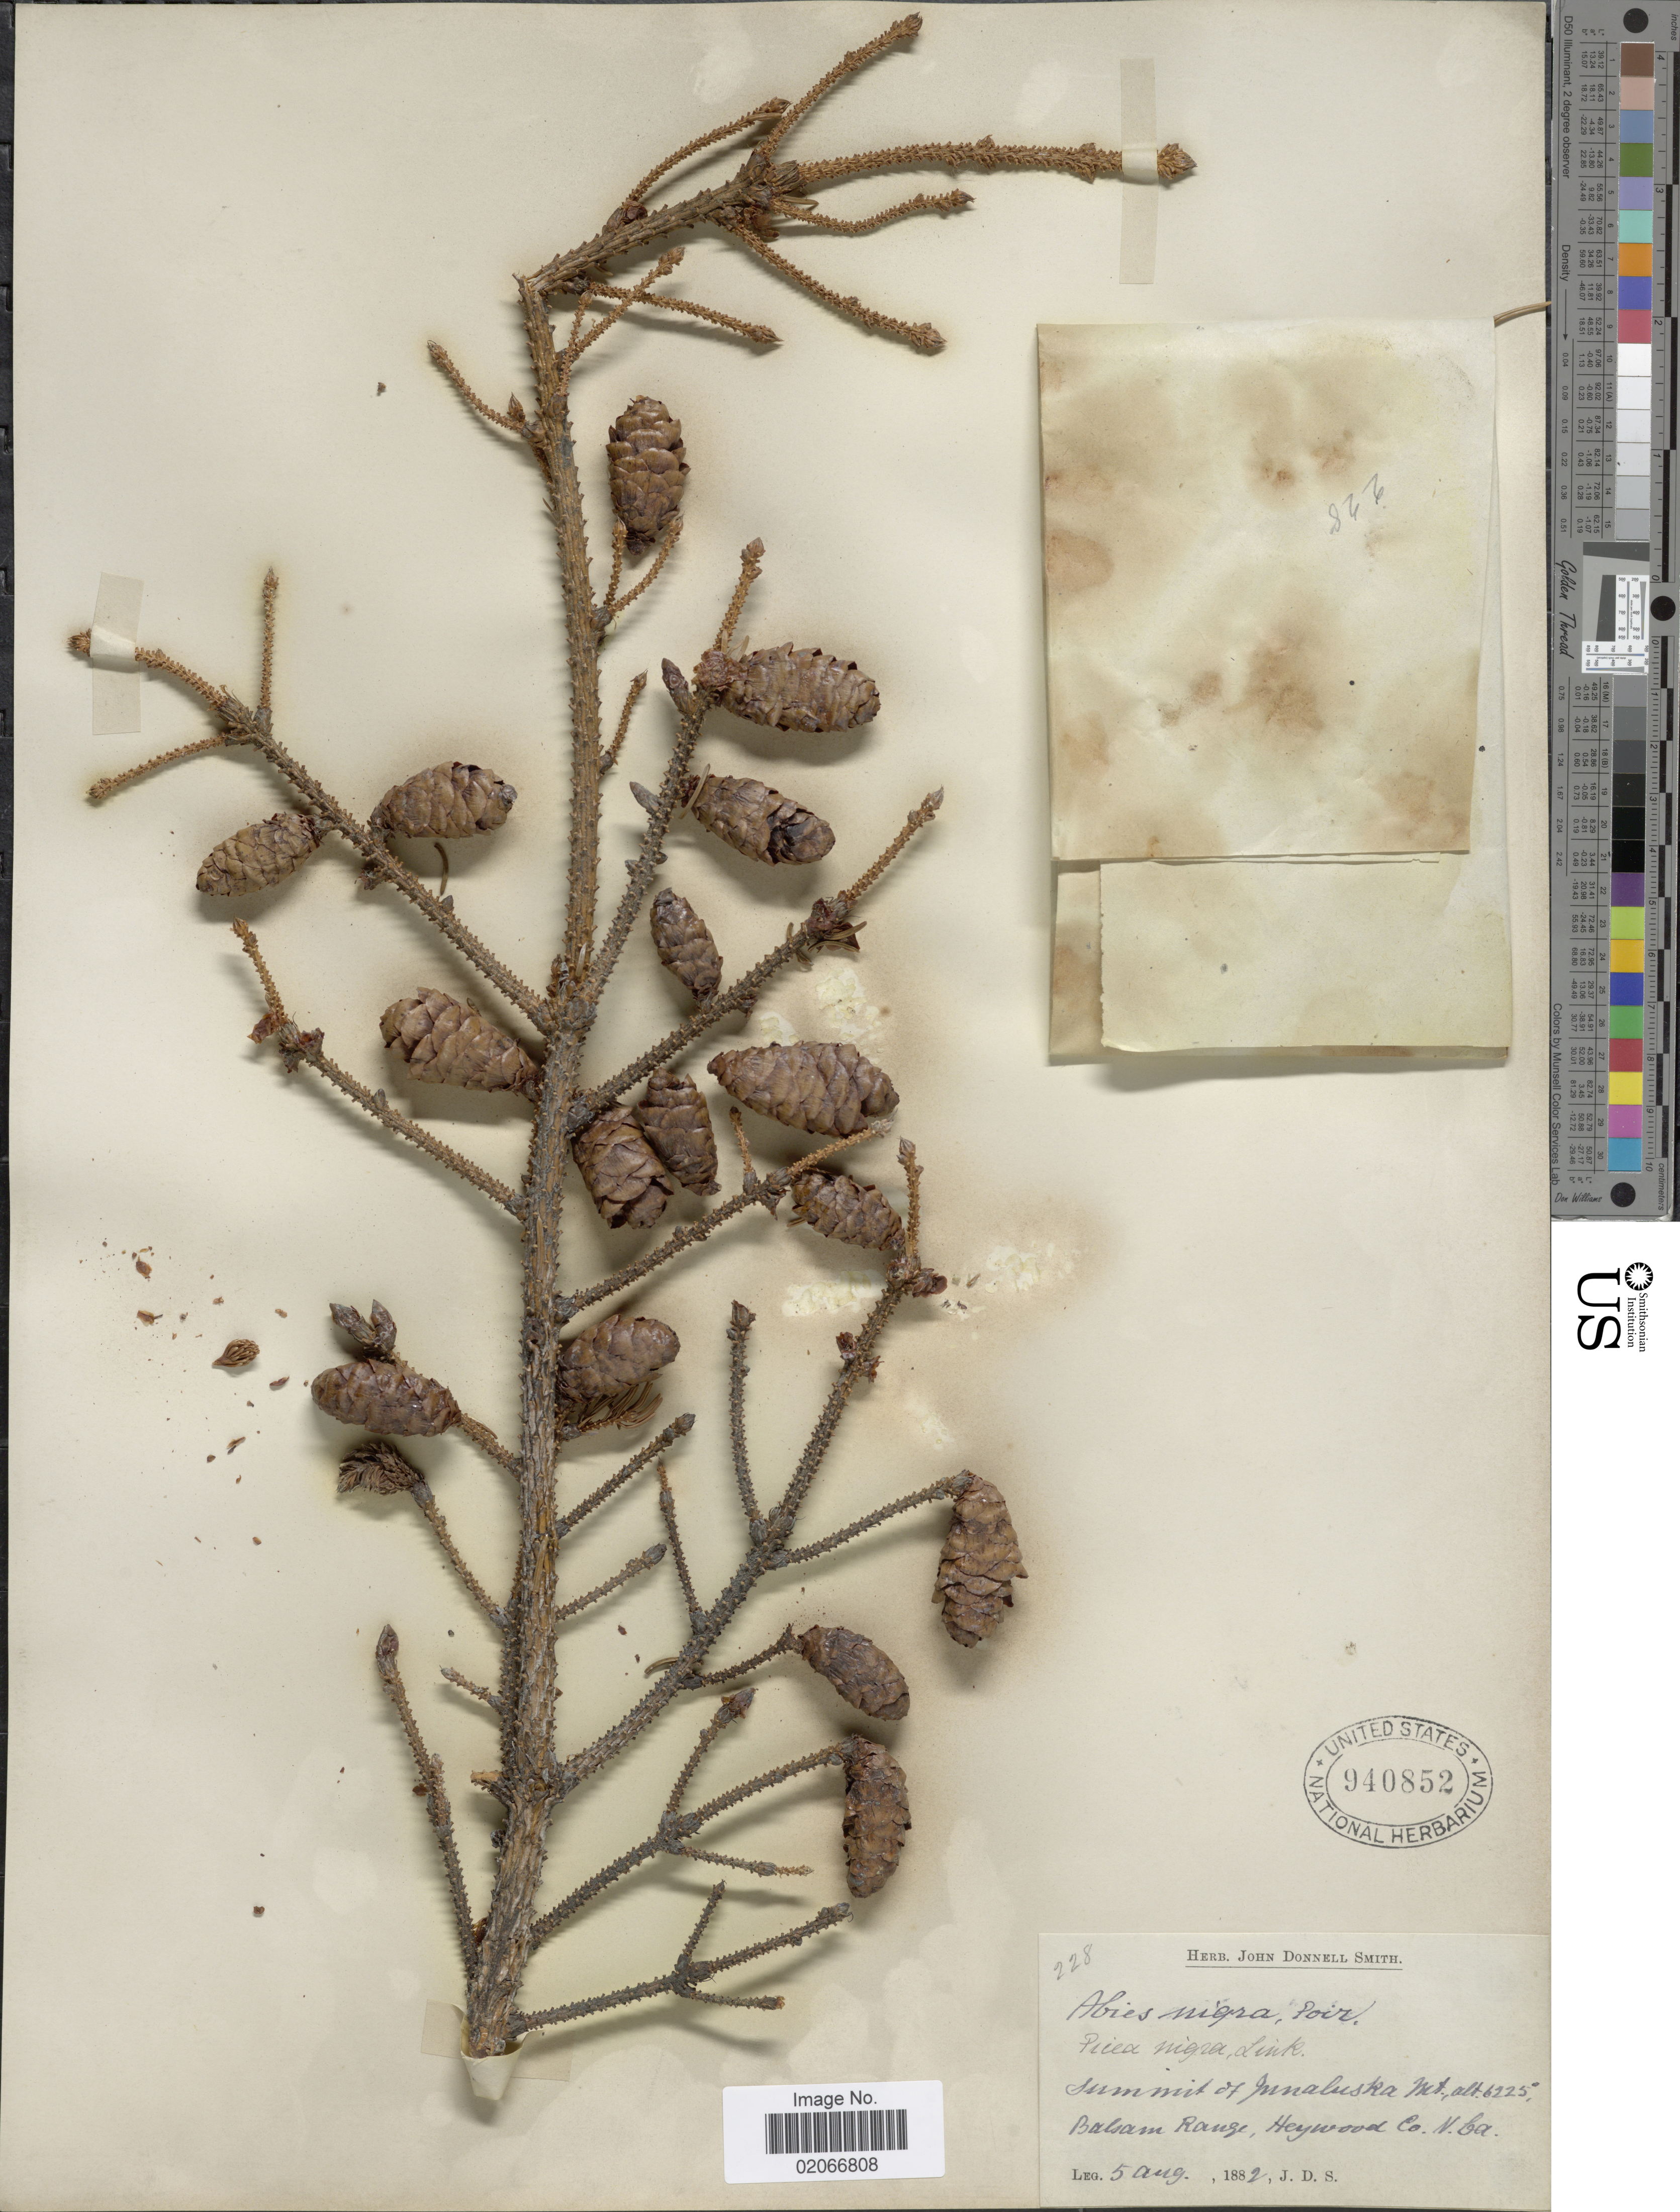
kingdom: Plantae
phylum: Tracheophyta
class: Pinopsida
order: Pinales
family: Pinaceae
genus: Picea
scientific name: Picea rubens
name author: Sarg.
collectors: J. Donnell Smith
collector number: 228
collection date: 1882-08-05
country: United States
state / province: North Carolina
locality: Summit of Junaluska Mt., Balsam Range, Heywood Co., N. Ca.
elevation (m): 1897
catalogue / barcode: US 940852